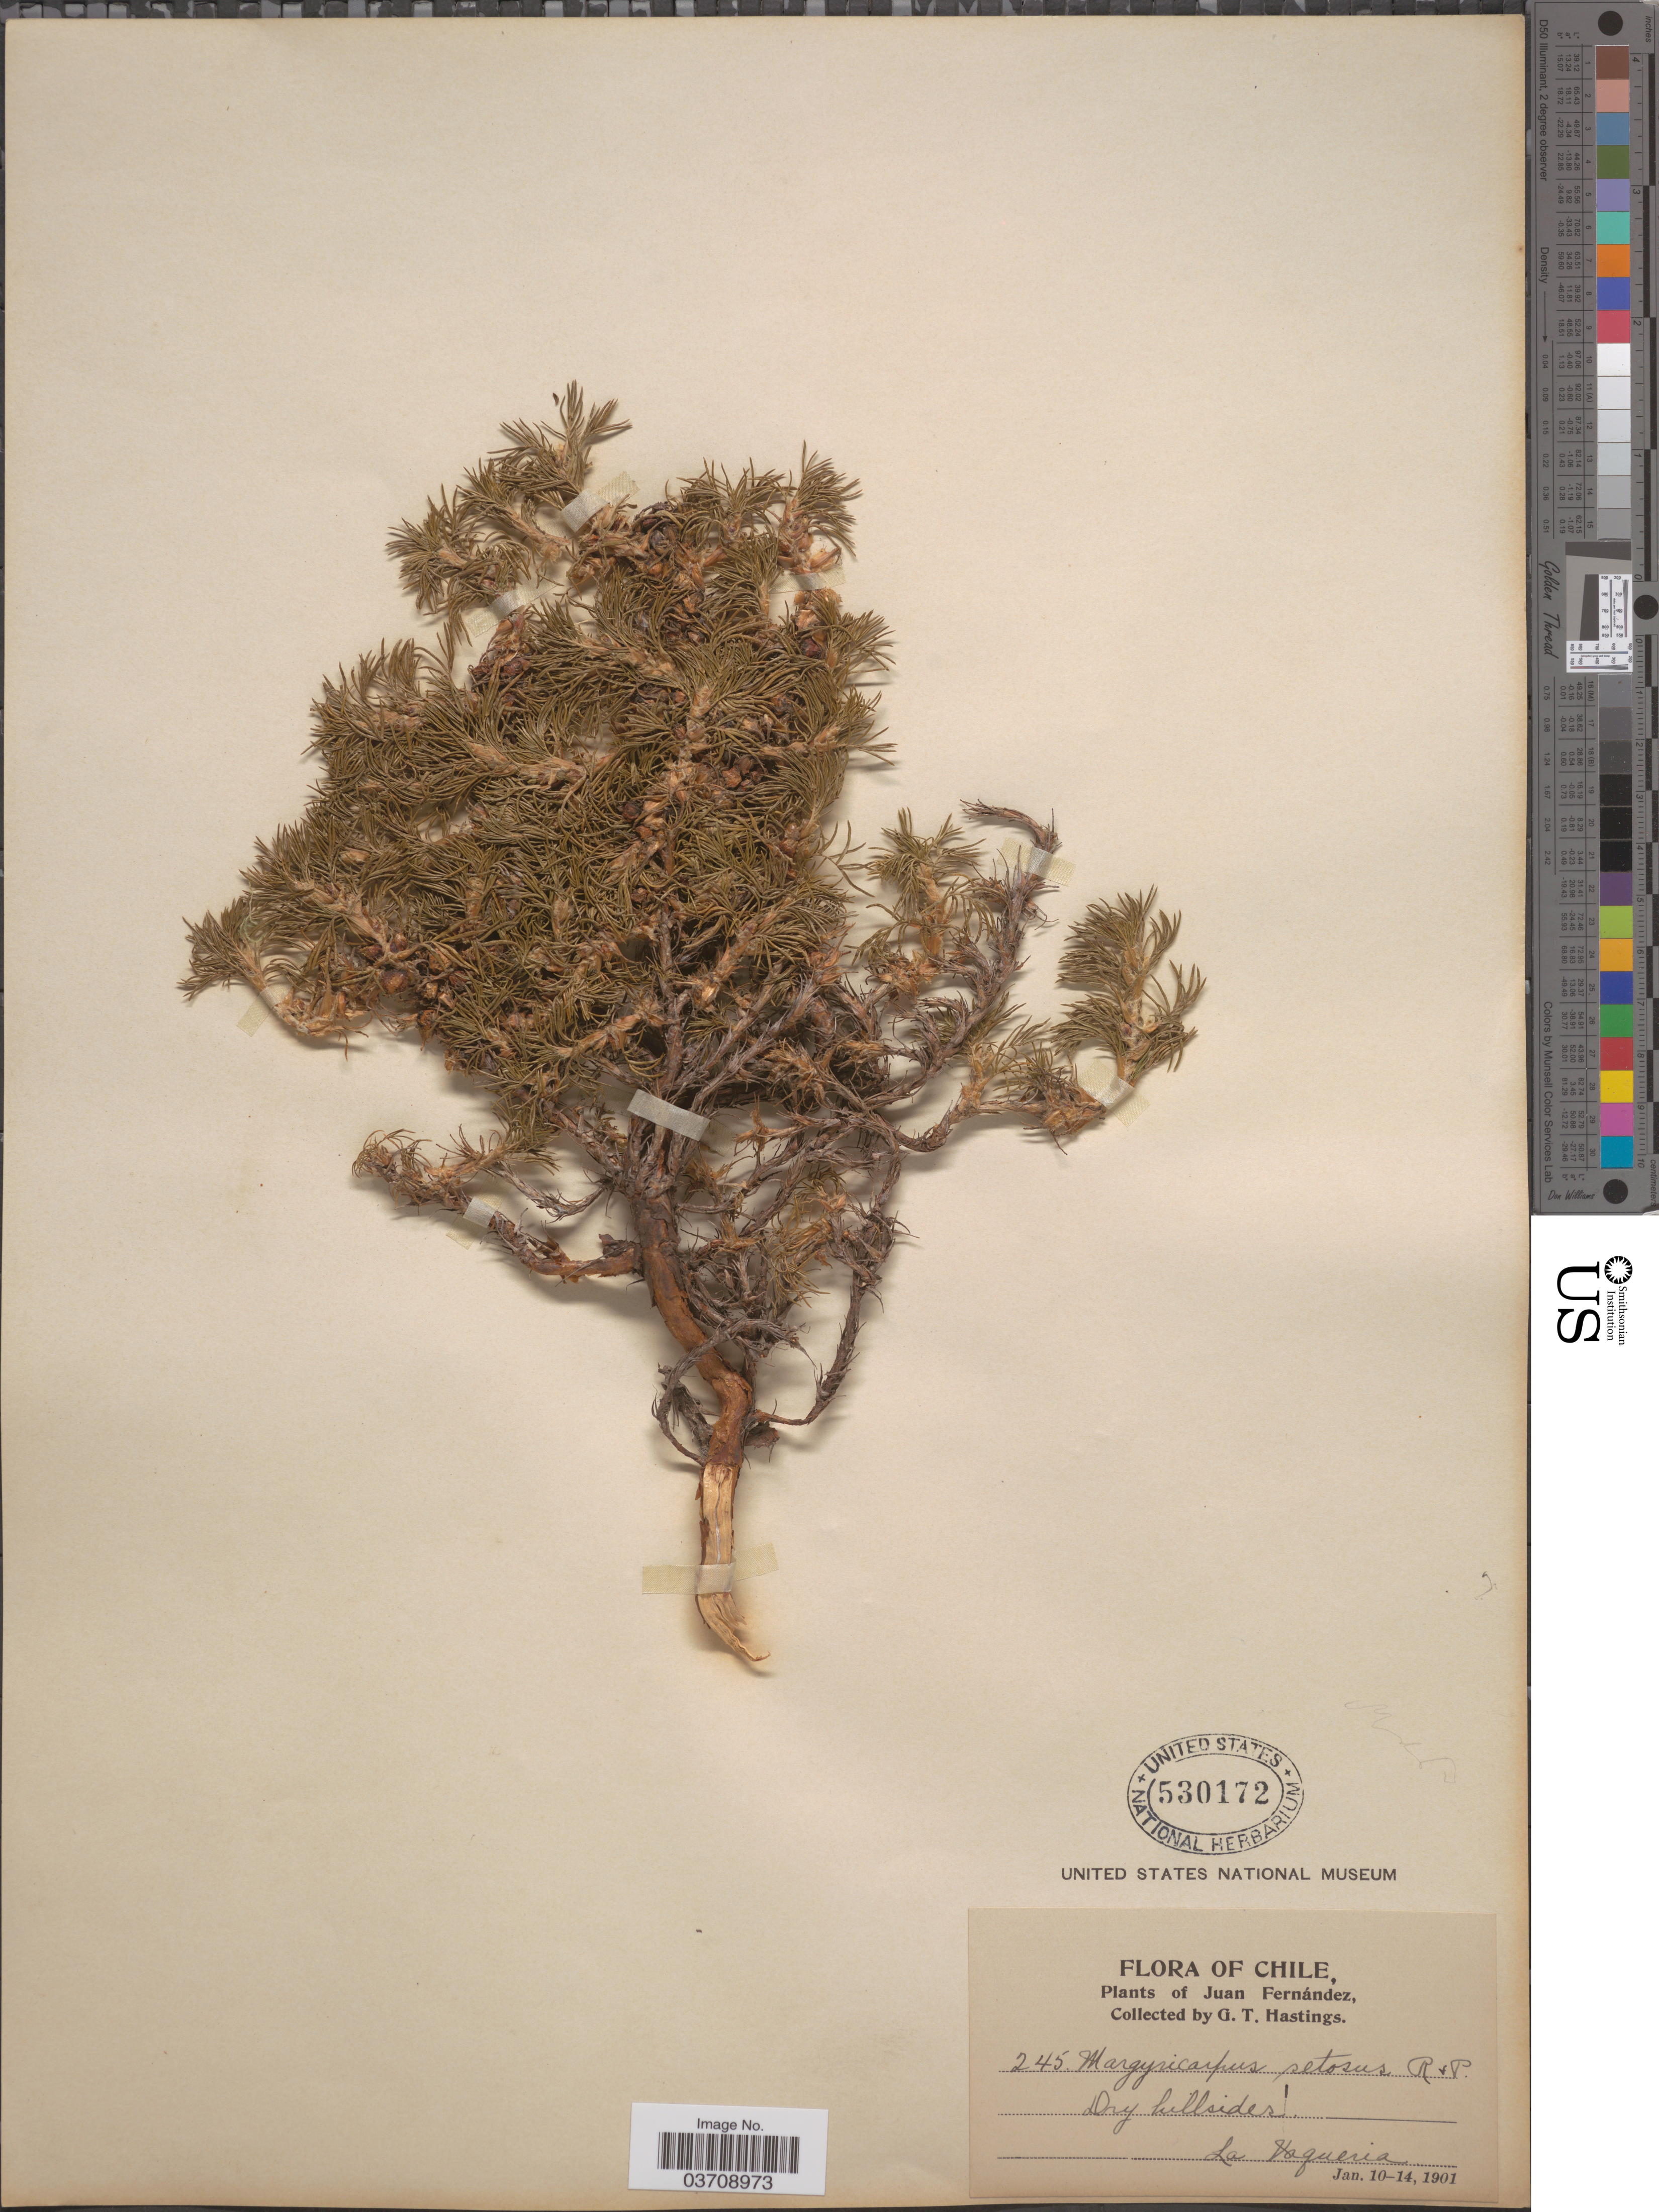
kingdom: Plantae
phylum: Tracheophyta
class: Magnoliopsida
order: Rosales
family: Rosaceae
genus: Margyricarpus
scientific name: Margyricarpus pinnatus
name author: (Lam.) Kuntze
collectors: G. Hastings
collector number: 245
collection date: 1901-01-10/1901-01-14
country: Chile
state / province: Valparaíso (V)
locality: Juan Fernandéz. La Vaqueria.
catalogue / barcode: US 530172